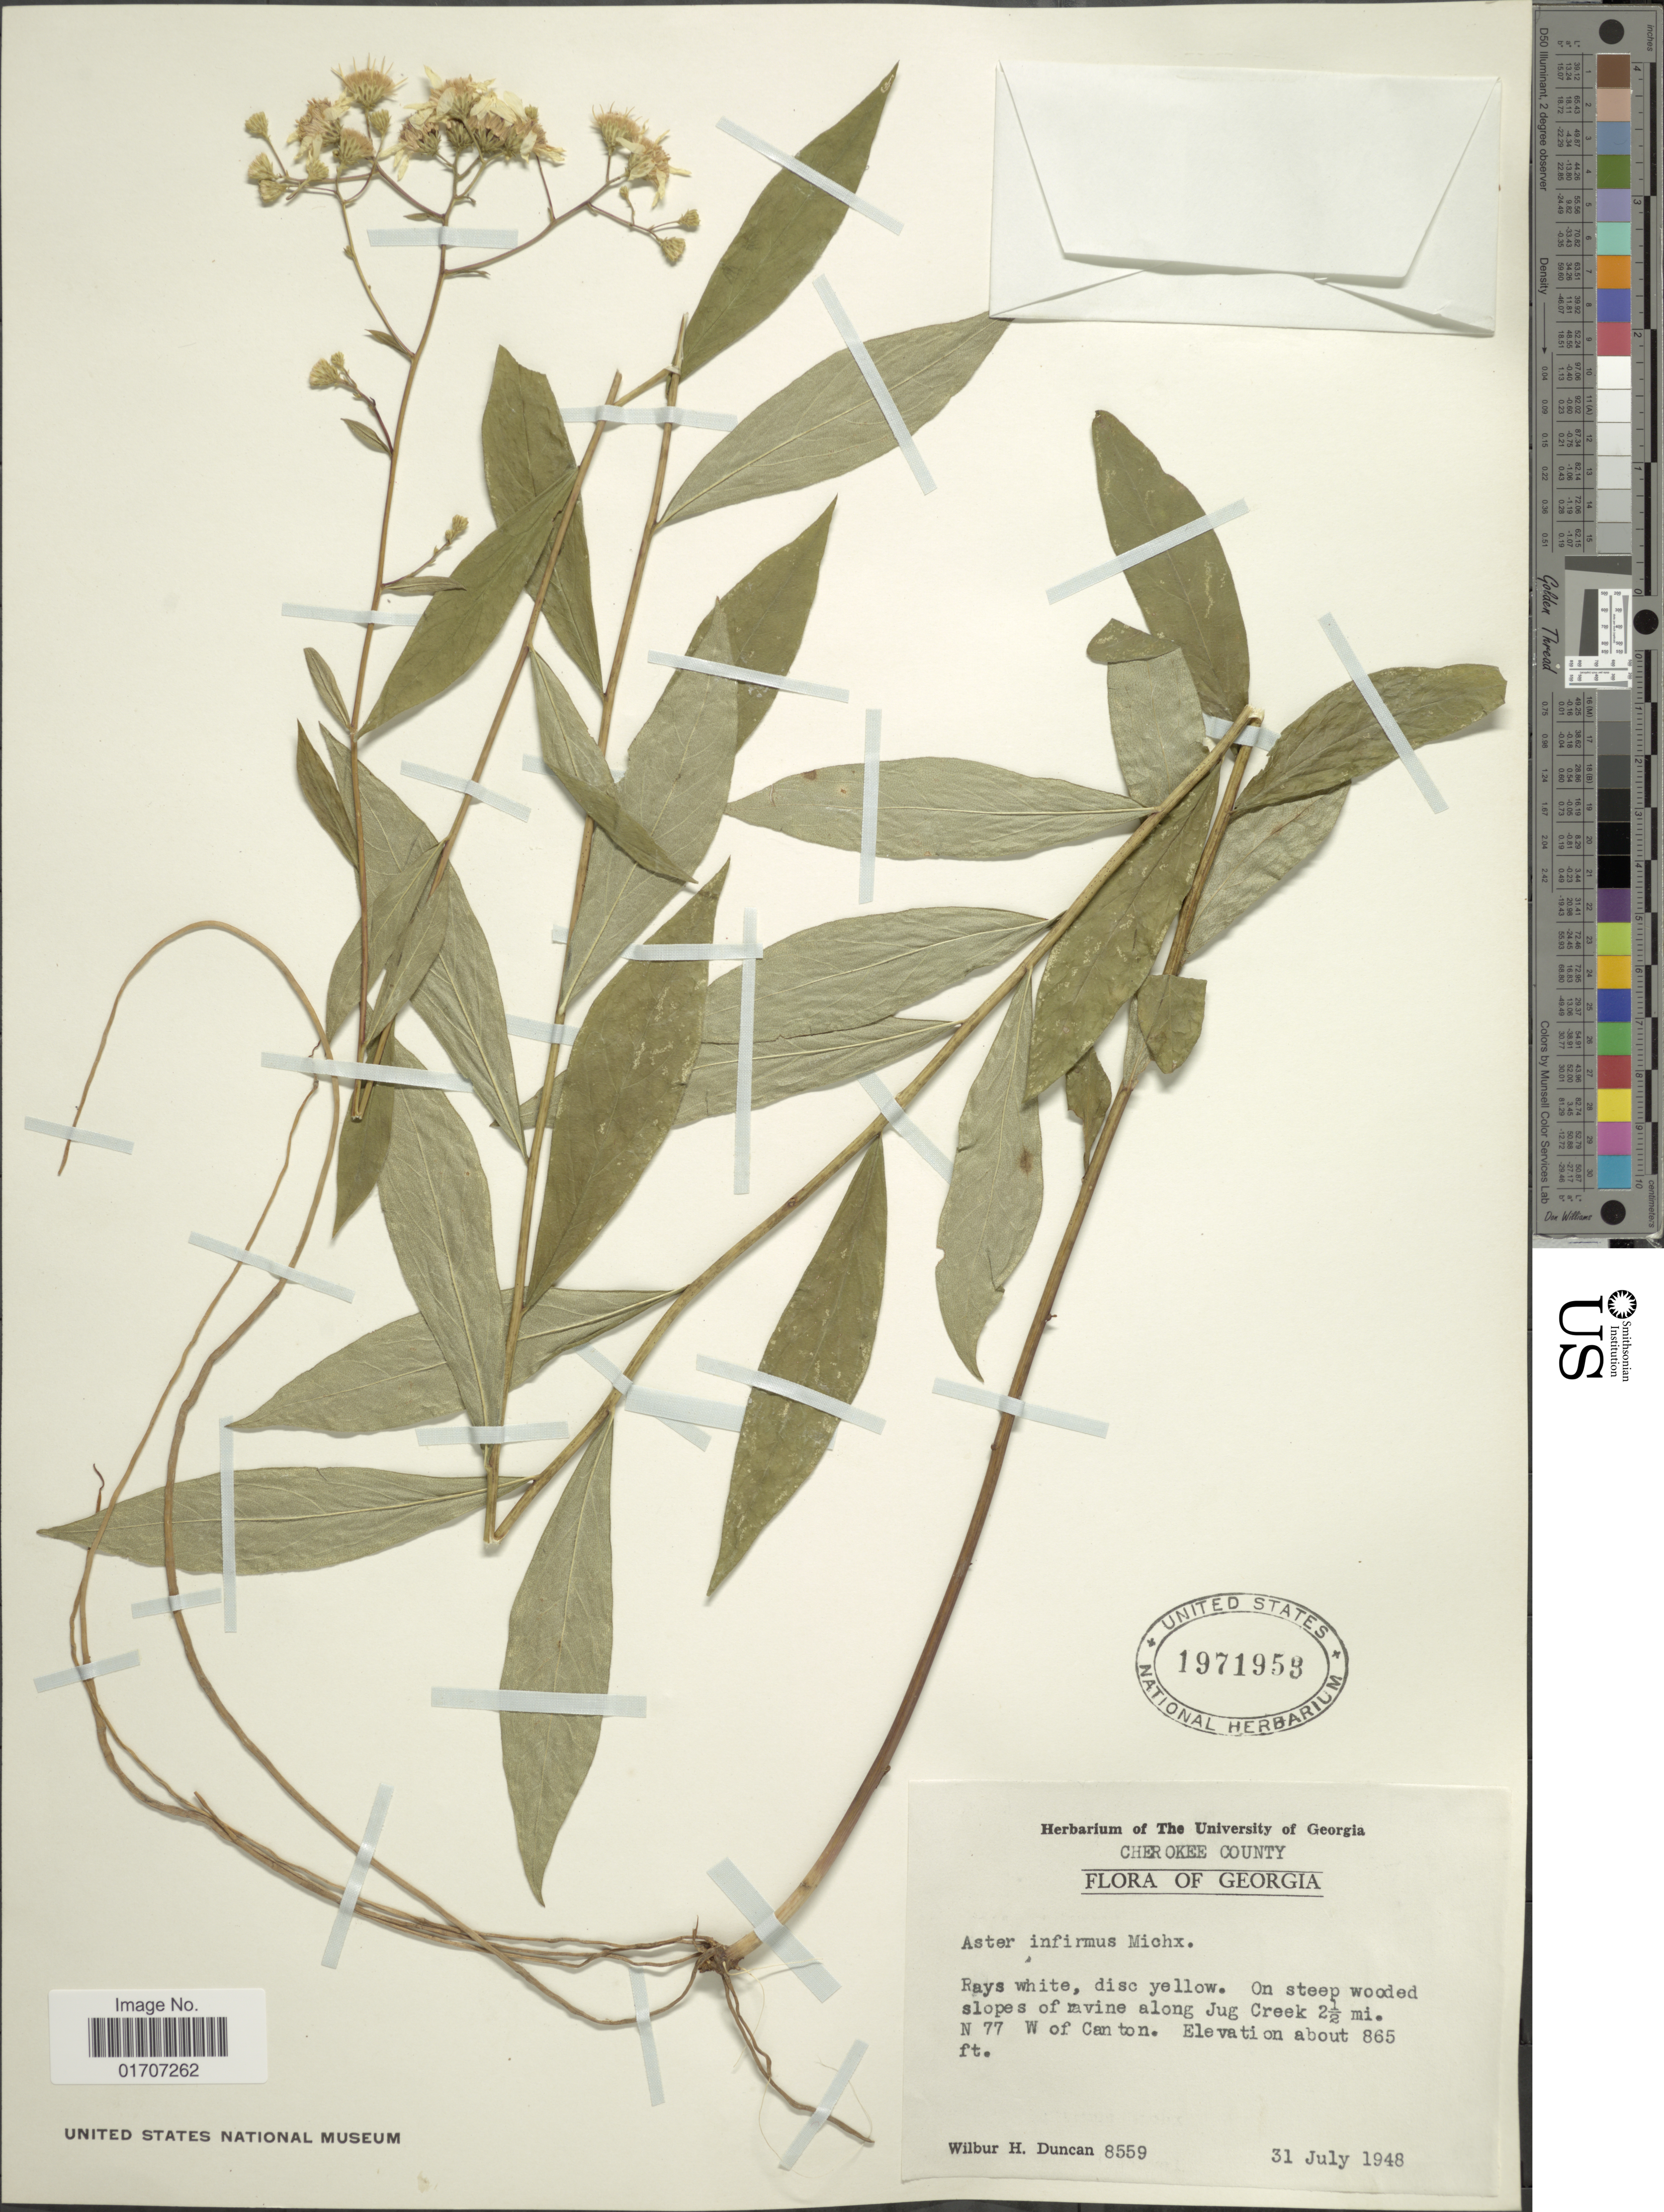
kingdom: Plantae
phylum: Tracheophyta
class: Magnoliopsida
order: Asterales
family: Asteraceae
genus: Doellingeria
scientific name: Doellingeria infirma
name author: (Michx.) Greene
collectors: W. H. Duncan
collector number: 8559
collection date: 1948-07-31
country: United States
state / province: Georgia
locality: Cherokee County, On steep wooded slopes of ravine along Jug Creek 2½ mi. N 77 W of Canton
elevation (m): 264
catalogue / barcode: US 1971953